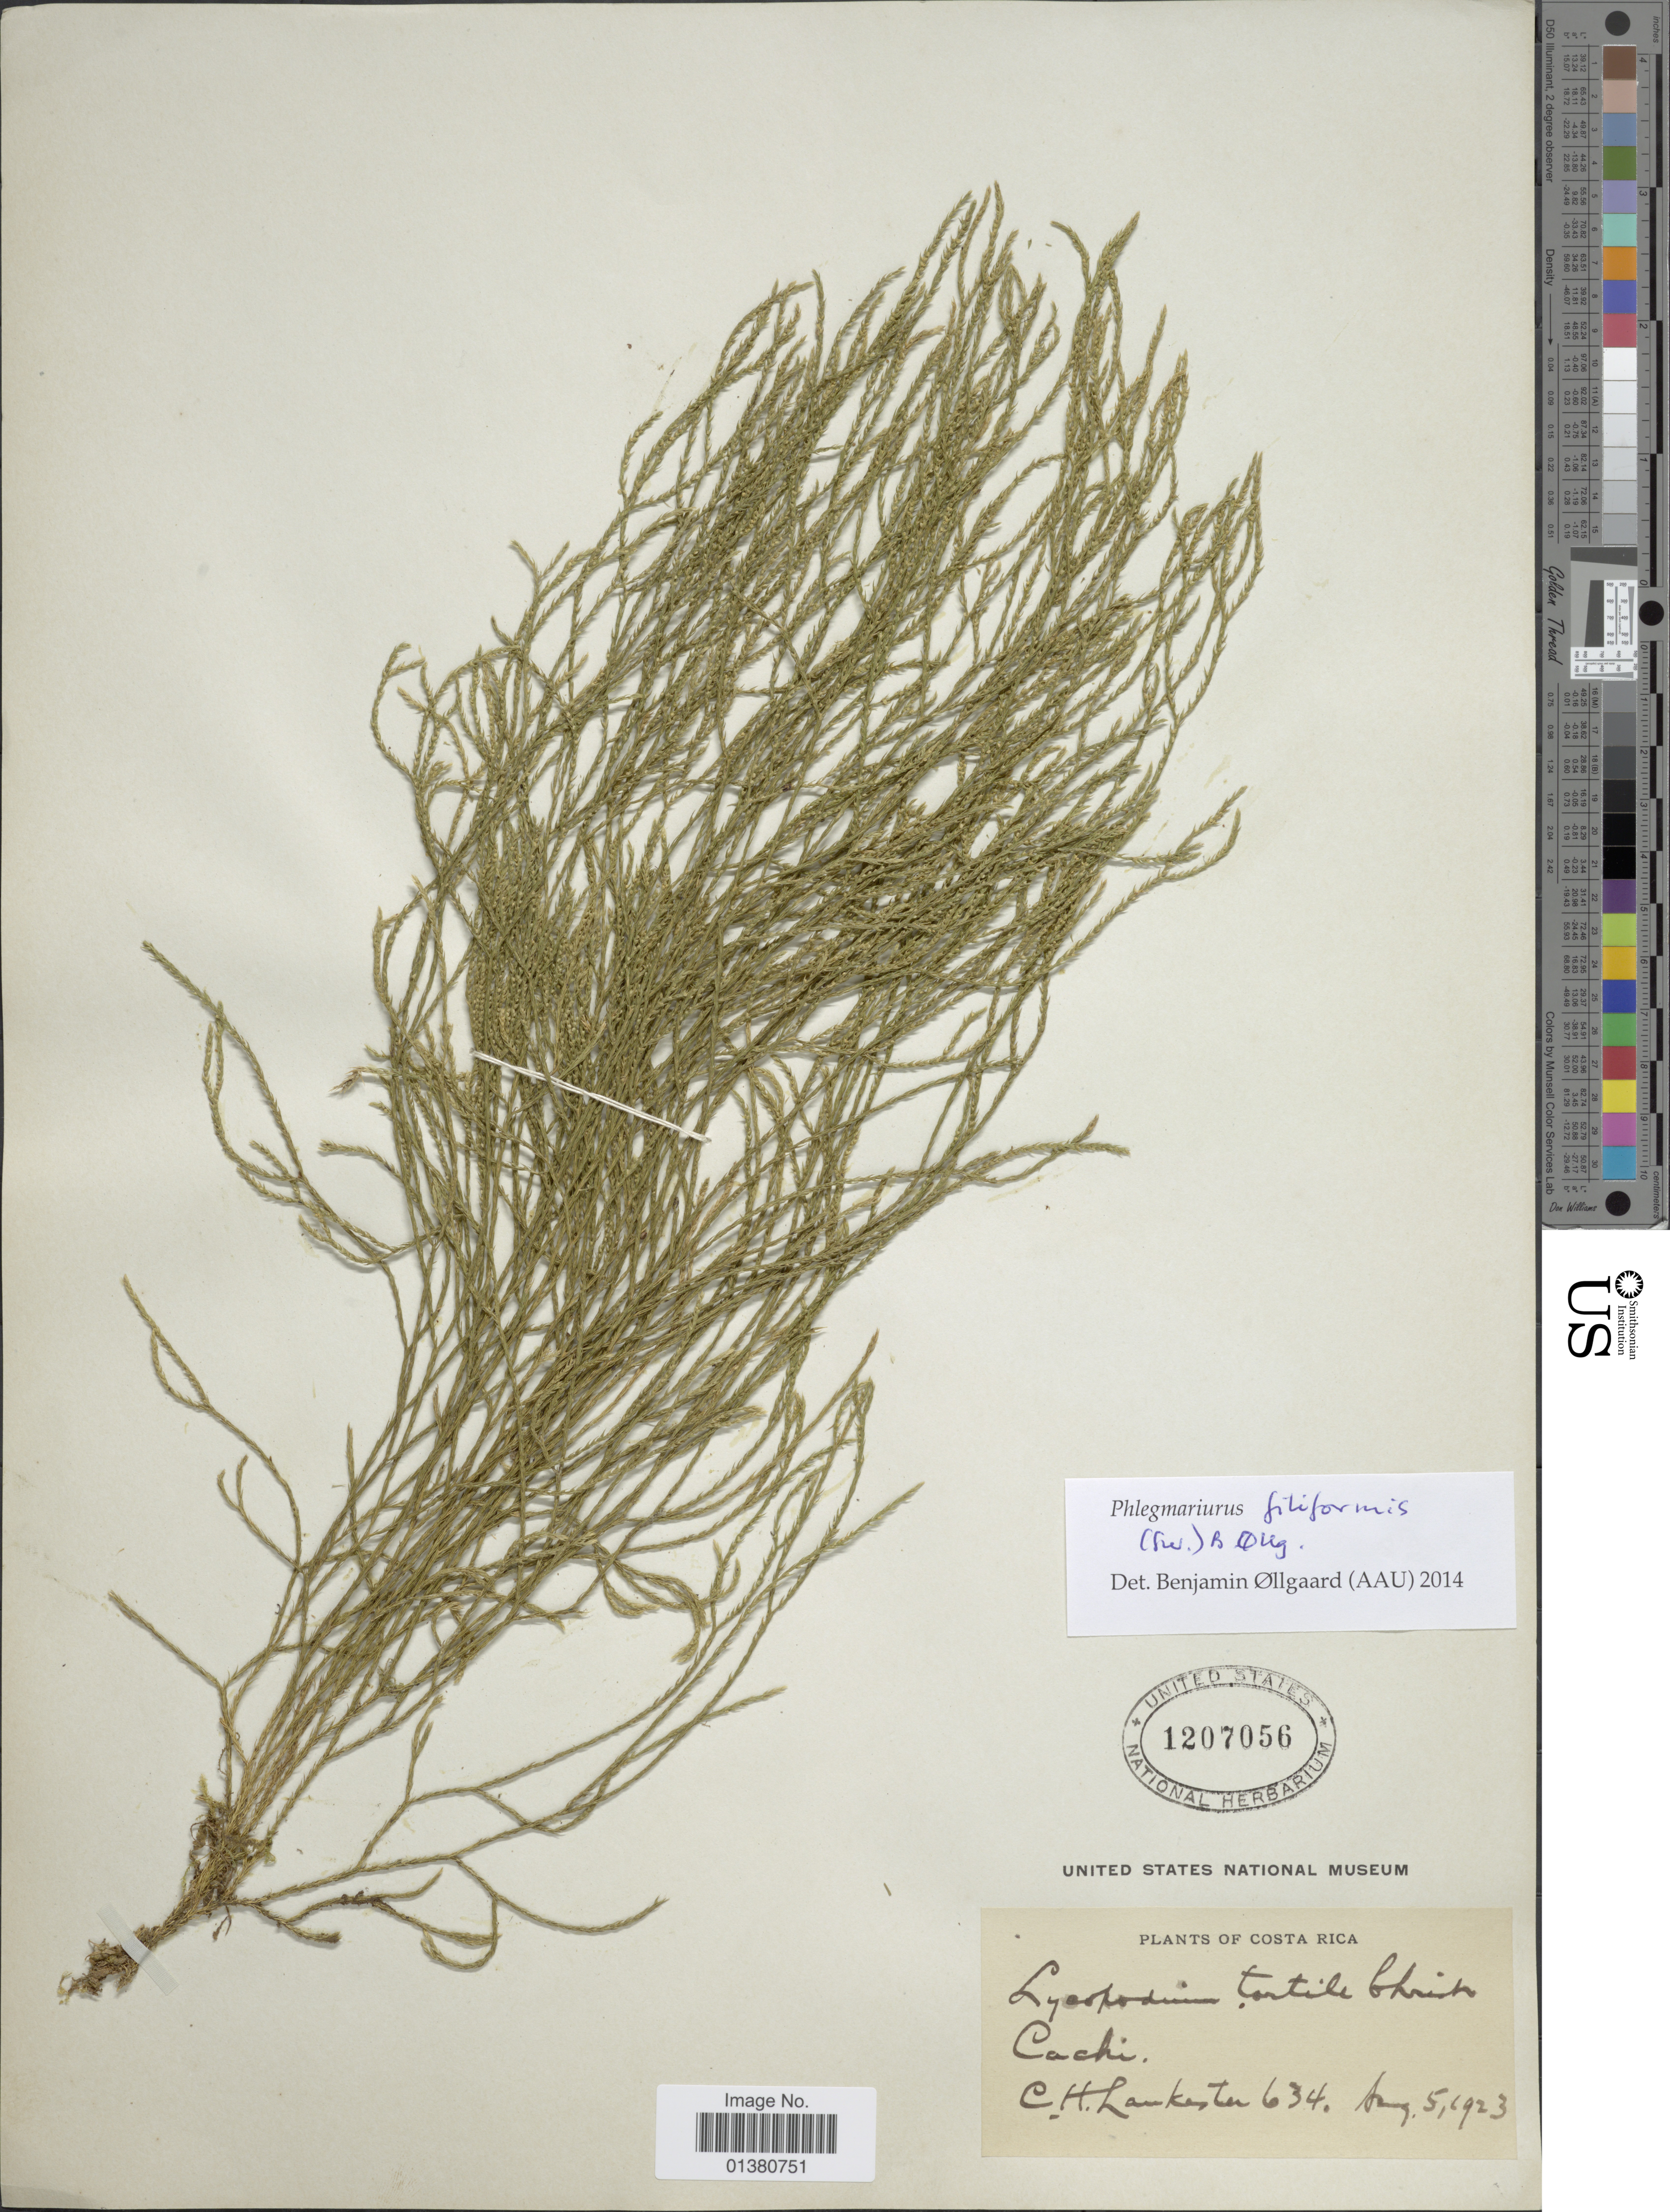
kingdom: Plantae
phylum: Tracheophyta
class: Lycopodiopsida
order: Lycopodiales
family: Lycopodiaceae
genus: Phlegmariurus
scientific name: Phlegmariurus filiformis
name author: (Sw.) W.H. Wagner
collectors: C. H. Lankester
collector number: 634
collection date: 1923-08-05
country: Costa Rica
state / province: Cartago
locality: Cachí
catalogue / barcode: US 1207056